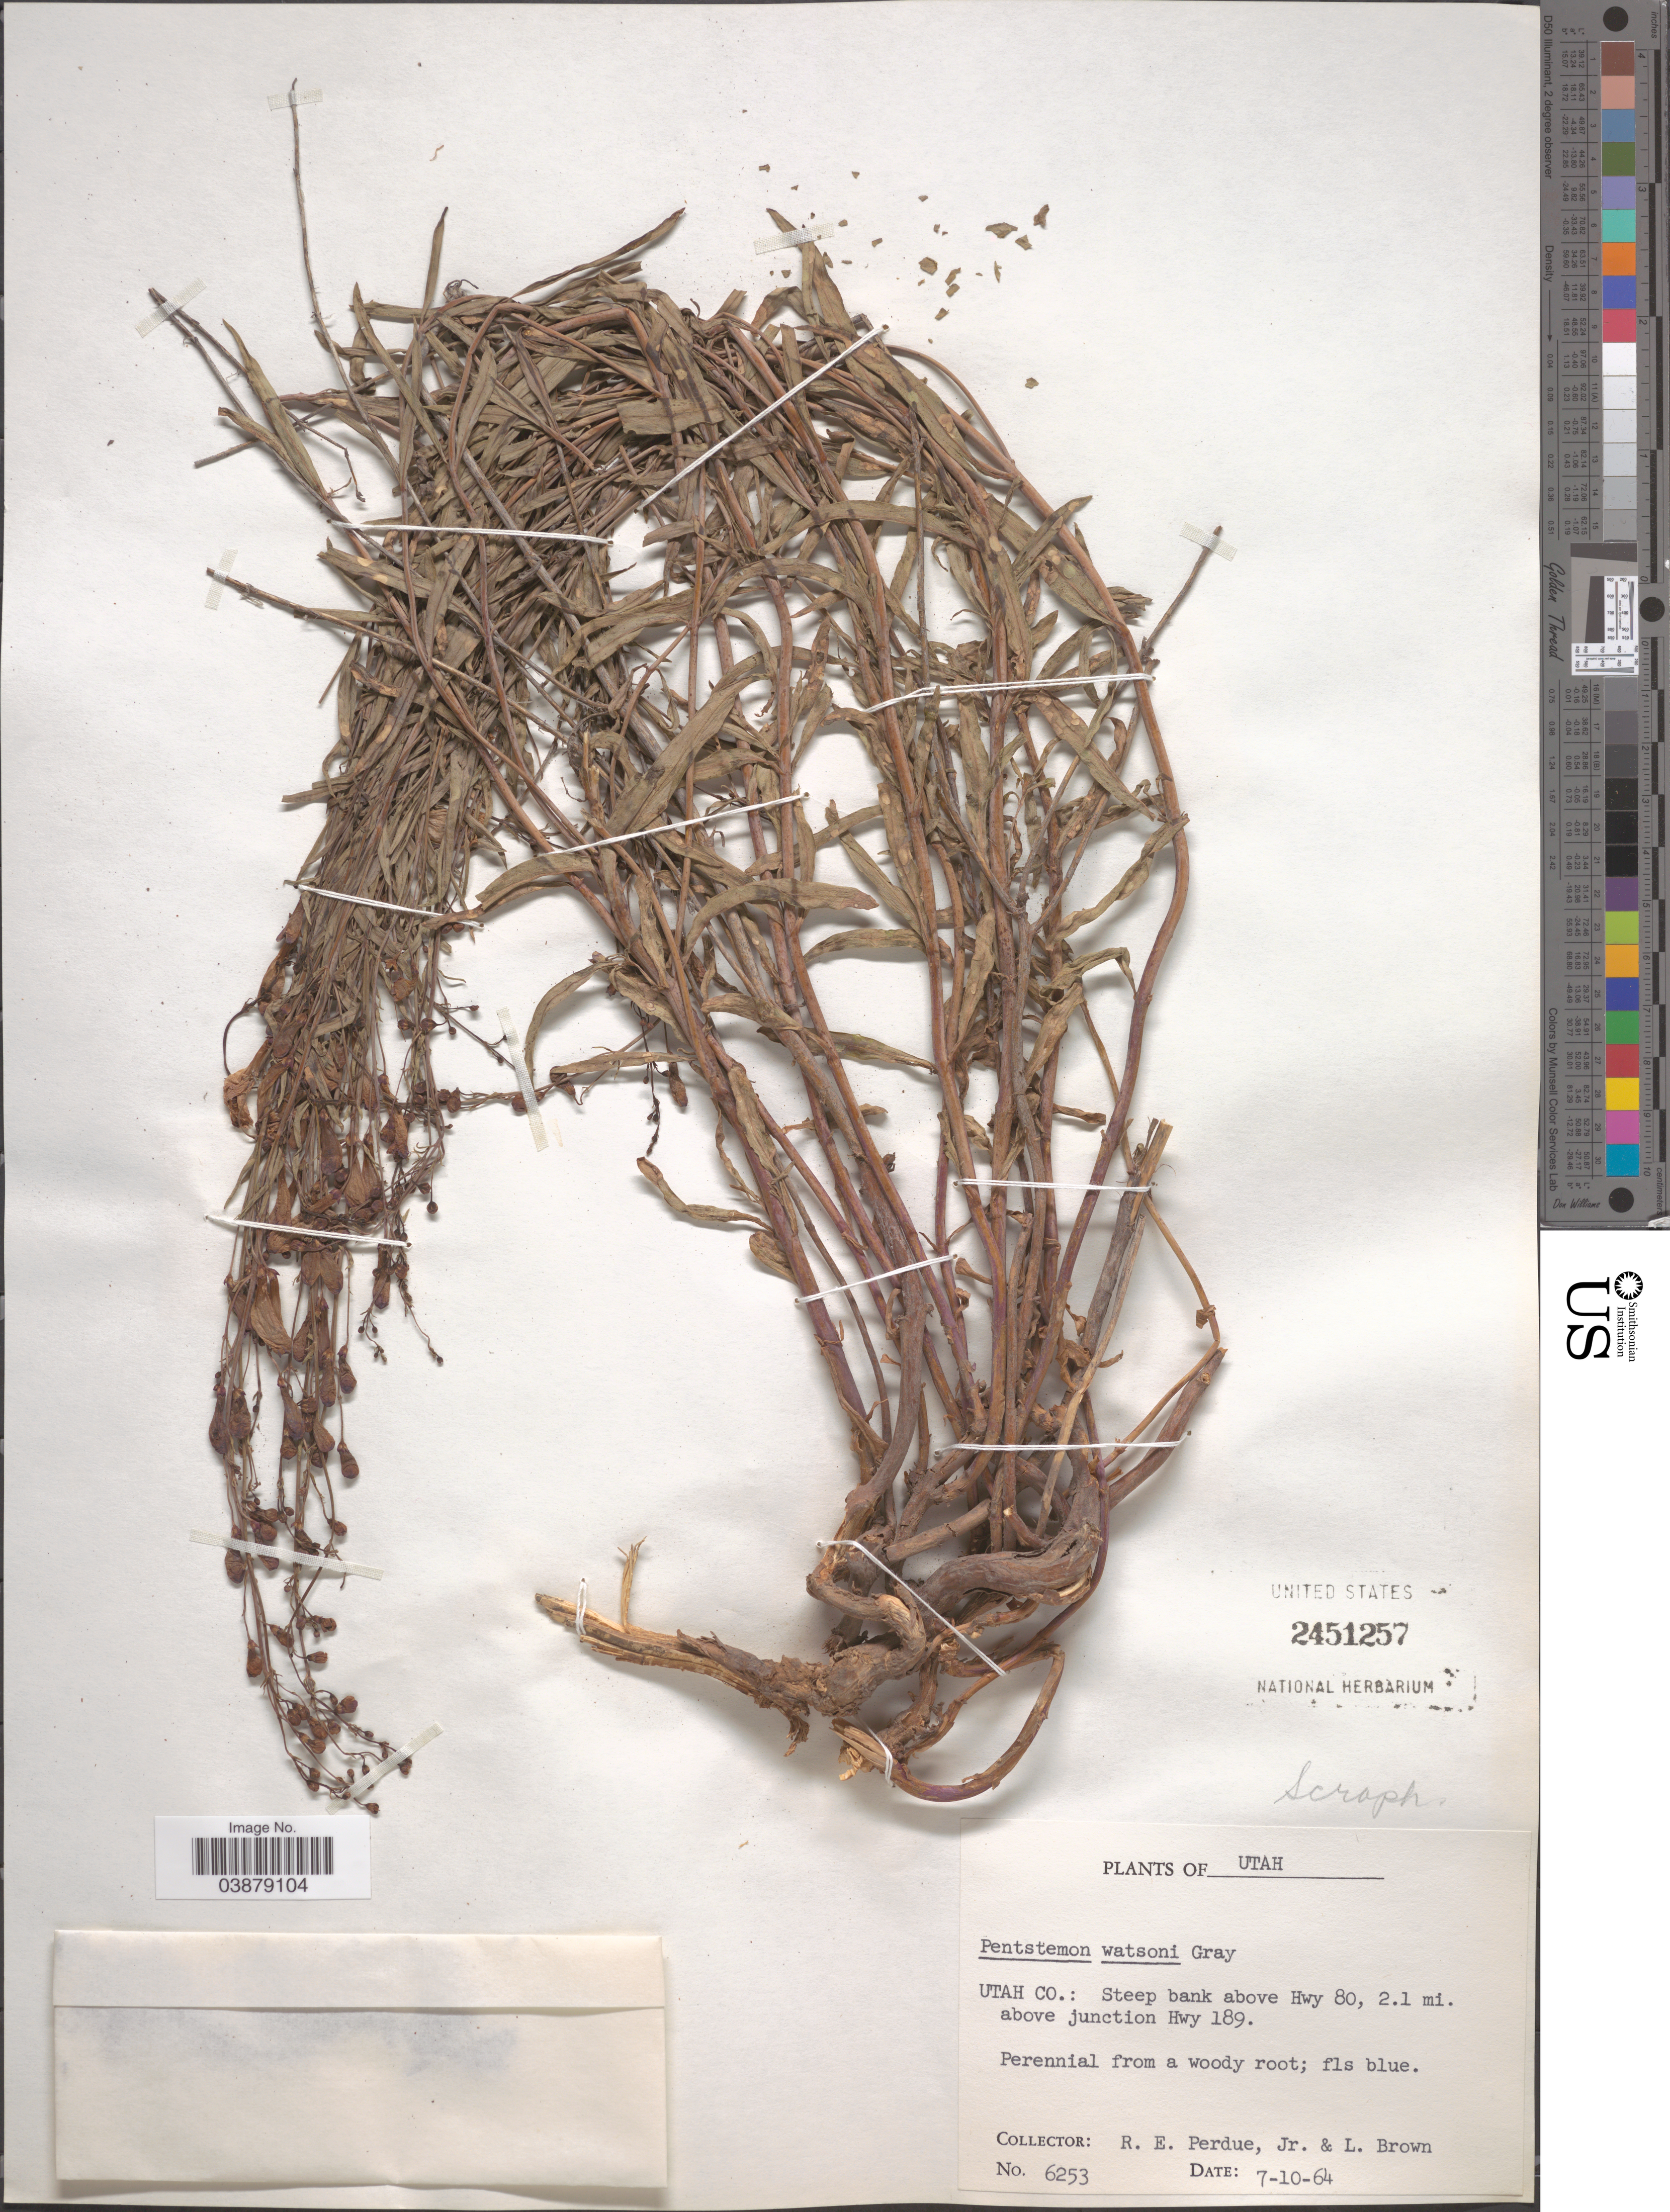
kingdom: Plantae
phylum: Tracheophyta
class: Magnoliopsida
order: Lamiales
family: Plantaginaceae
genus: Penstemon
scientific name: Penstemon watsonii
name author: A. Gray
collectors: R. E. Perdue & L. Brown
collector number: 6253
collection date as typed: Transcribed d/m/y: 10/7/64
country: United States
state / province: Utah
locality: Utah Co.: Steep bank above Hwy 80, 2.1 mi. above junction Hwy 189.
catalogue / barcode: US 2451257